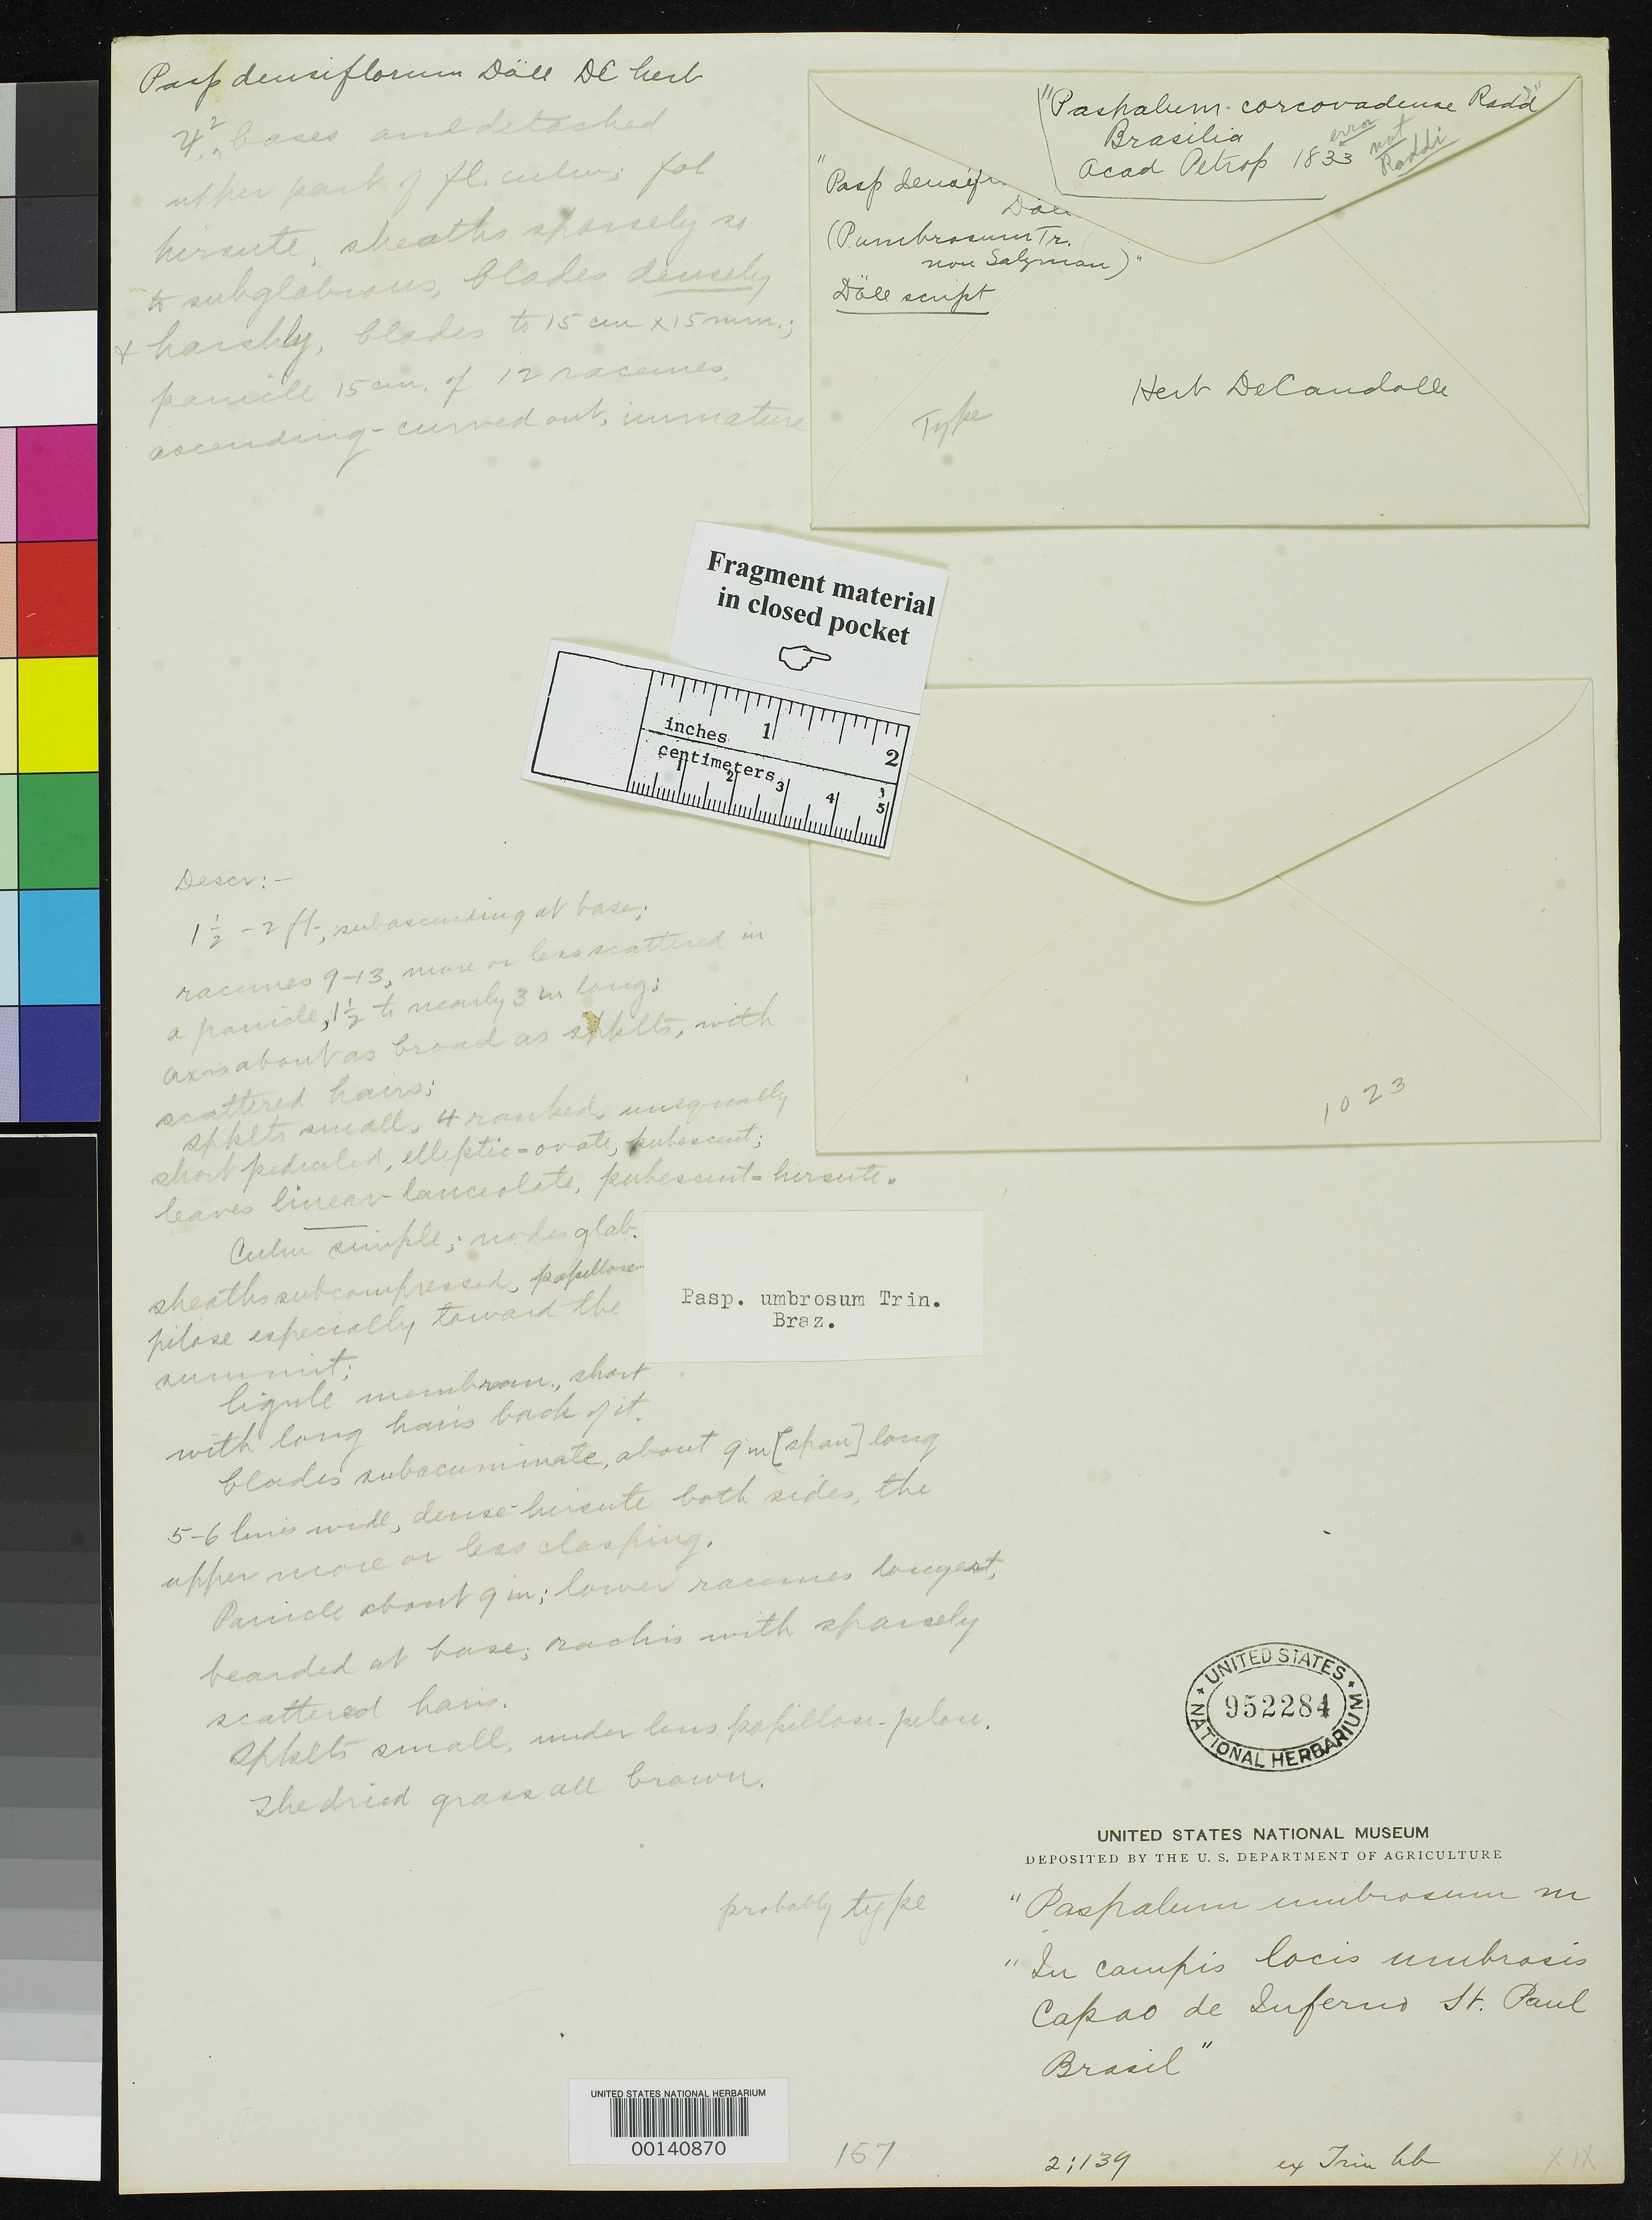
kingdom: Plantae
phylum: Tracheophyta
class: Liliopsida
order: Poales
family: Poaceae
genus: Paspalum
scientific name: Paspalum umbrosum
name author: Trin.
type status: Type Fragment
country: Brazil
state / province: São Paulo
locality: Capao de Inferno.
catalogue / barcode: US 952284